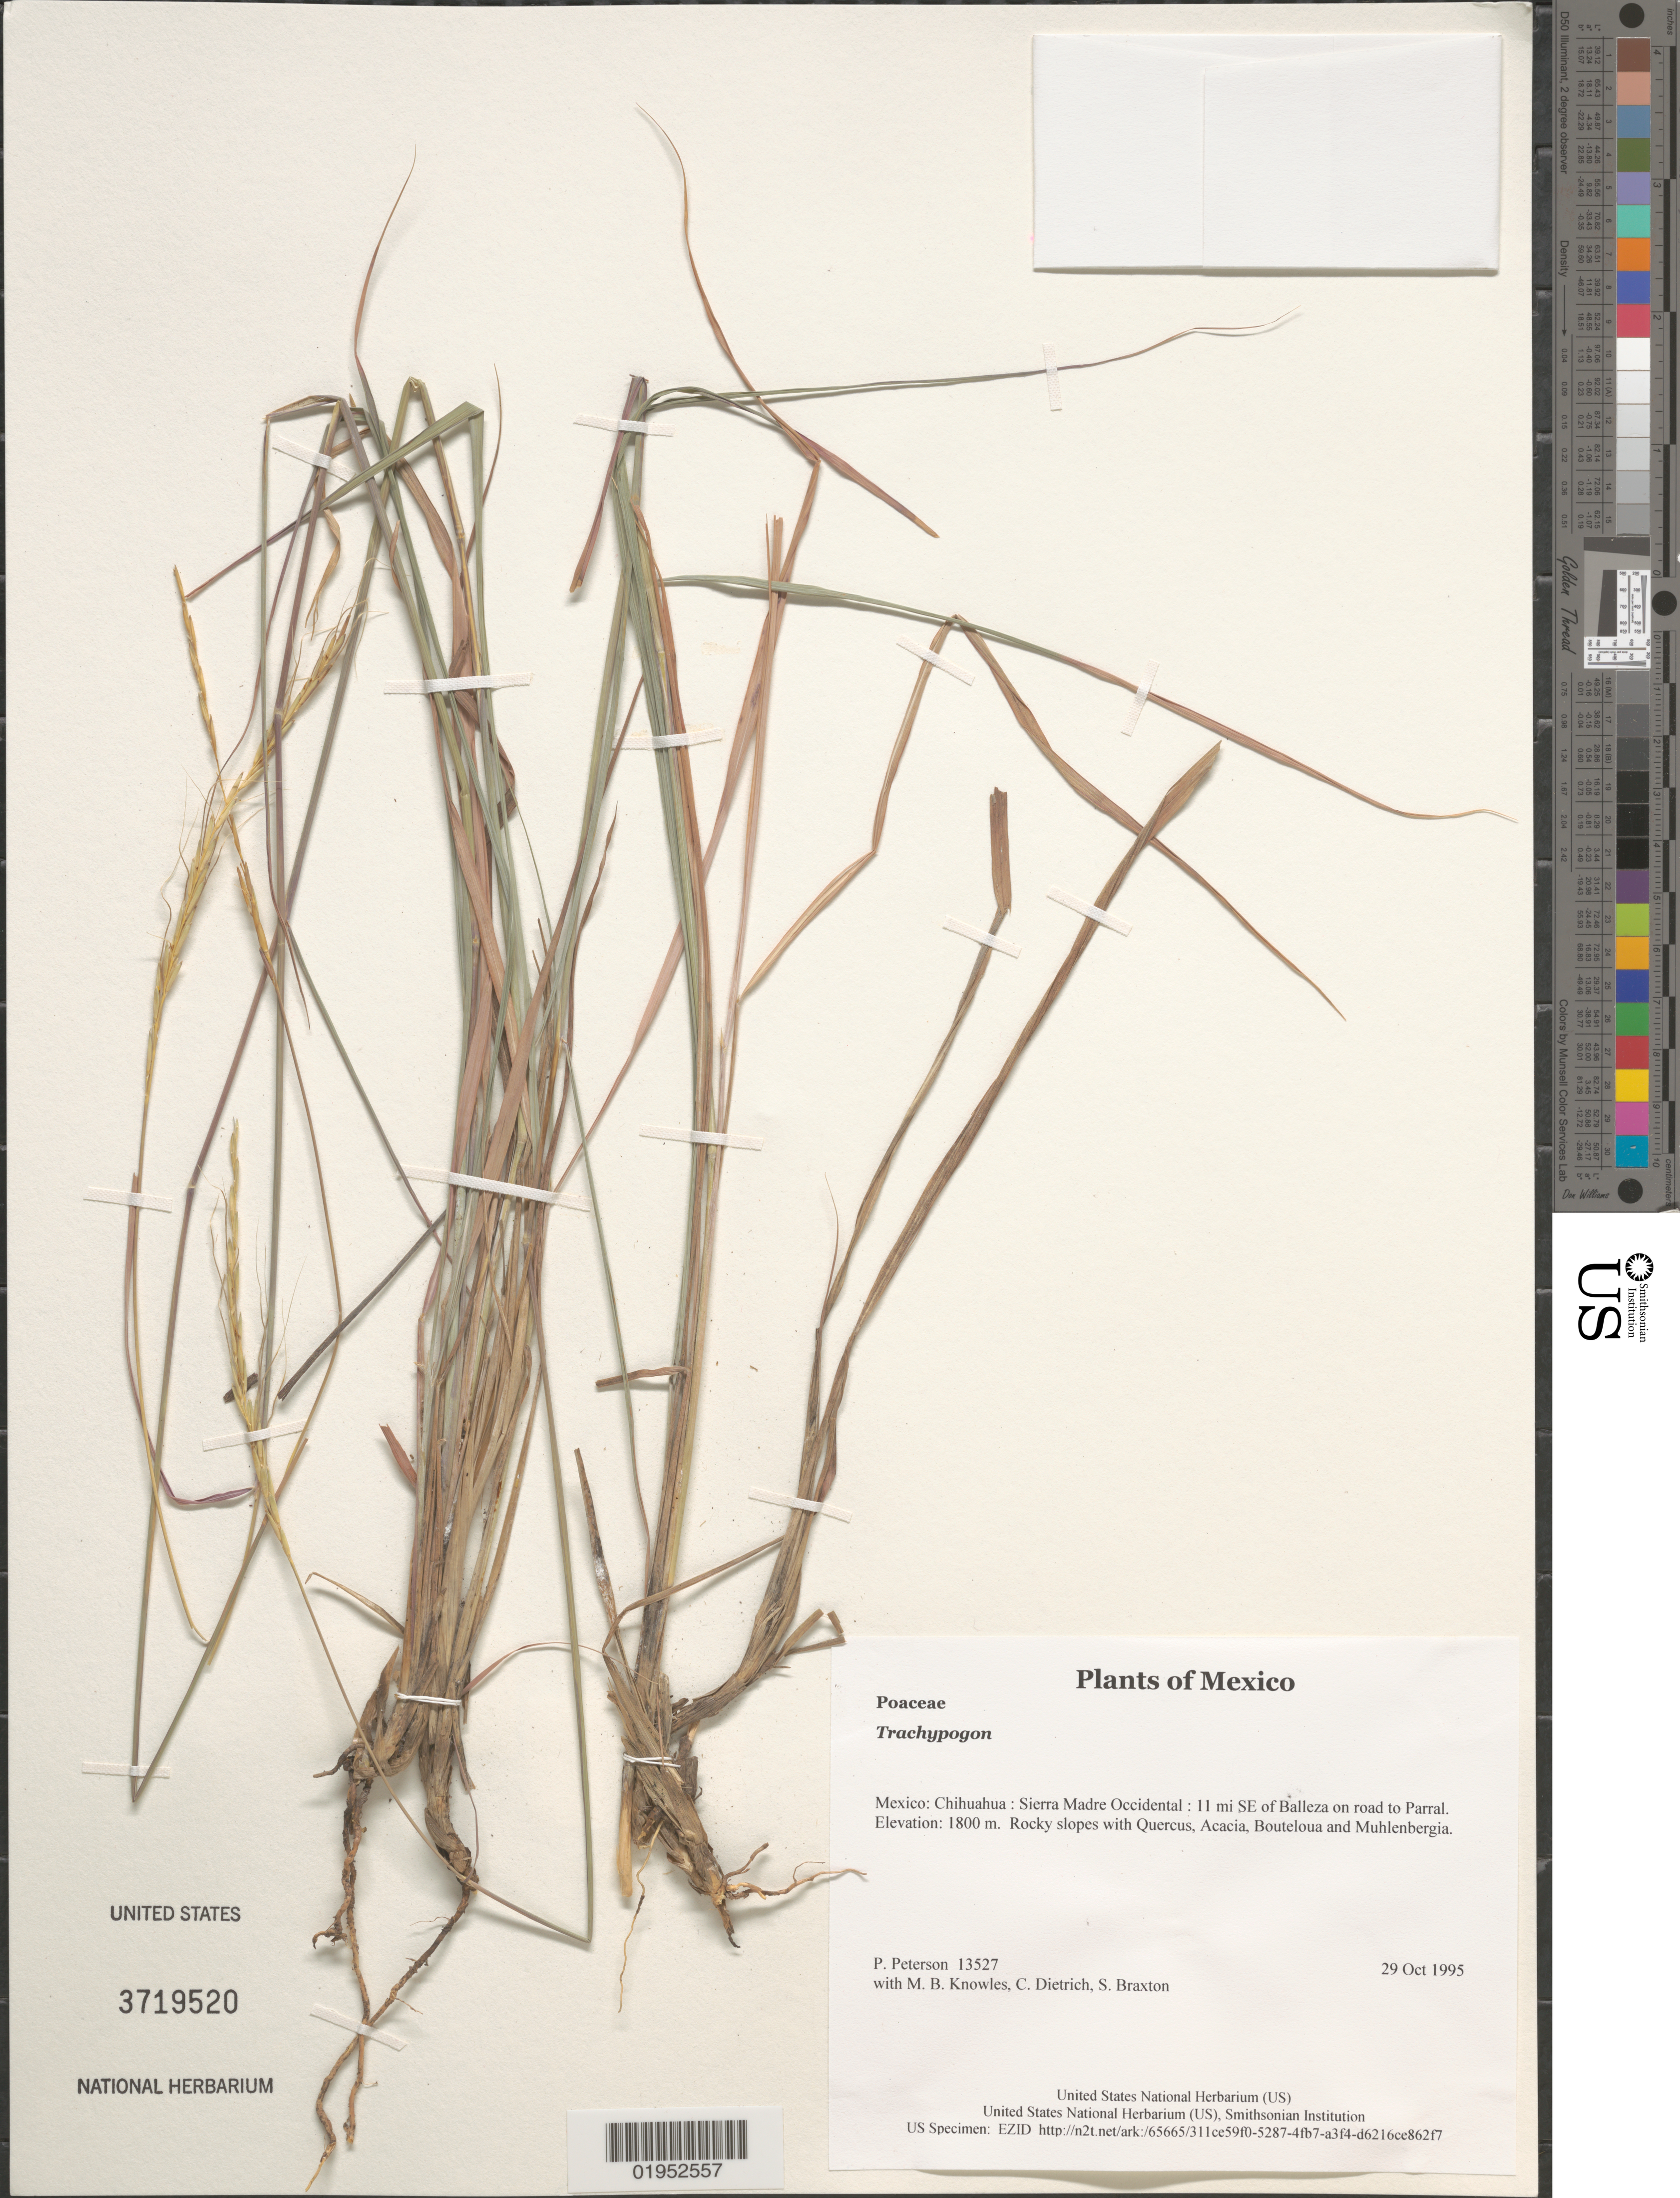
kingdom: Plantae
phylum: Tracheophyta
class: Liliopsida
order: Poales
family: Poaceae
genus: Trachypogon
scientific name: Trachypogon sp.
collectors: P. M. Peterson, M. B. Knowles, C. Dietrich & S. Braxton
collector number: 13527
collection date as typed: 29 Oct 1995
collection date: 1995-10-29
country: Mexico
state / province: Chihuahua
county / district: Sierra Madre Occidental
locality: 11 mi SE of Balleza on road to Parral.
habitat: Rocky slopes with Quercus, Acacia, Bouteloua and Muhlenbergia.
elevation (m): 1800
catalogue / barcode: US 3719520